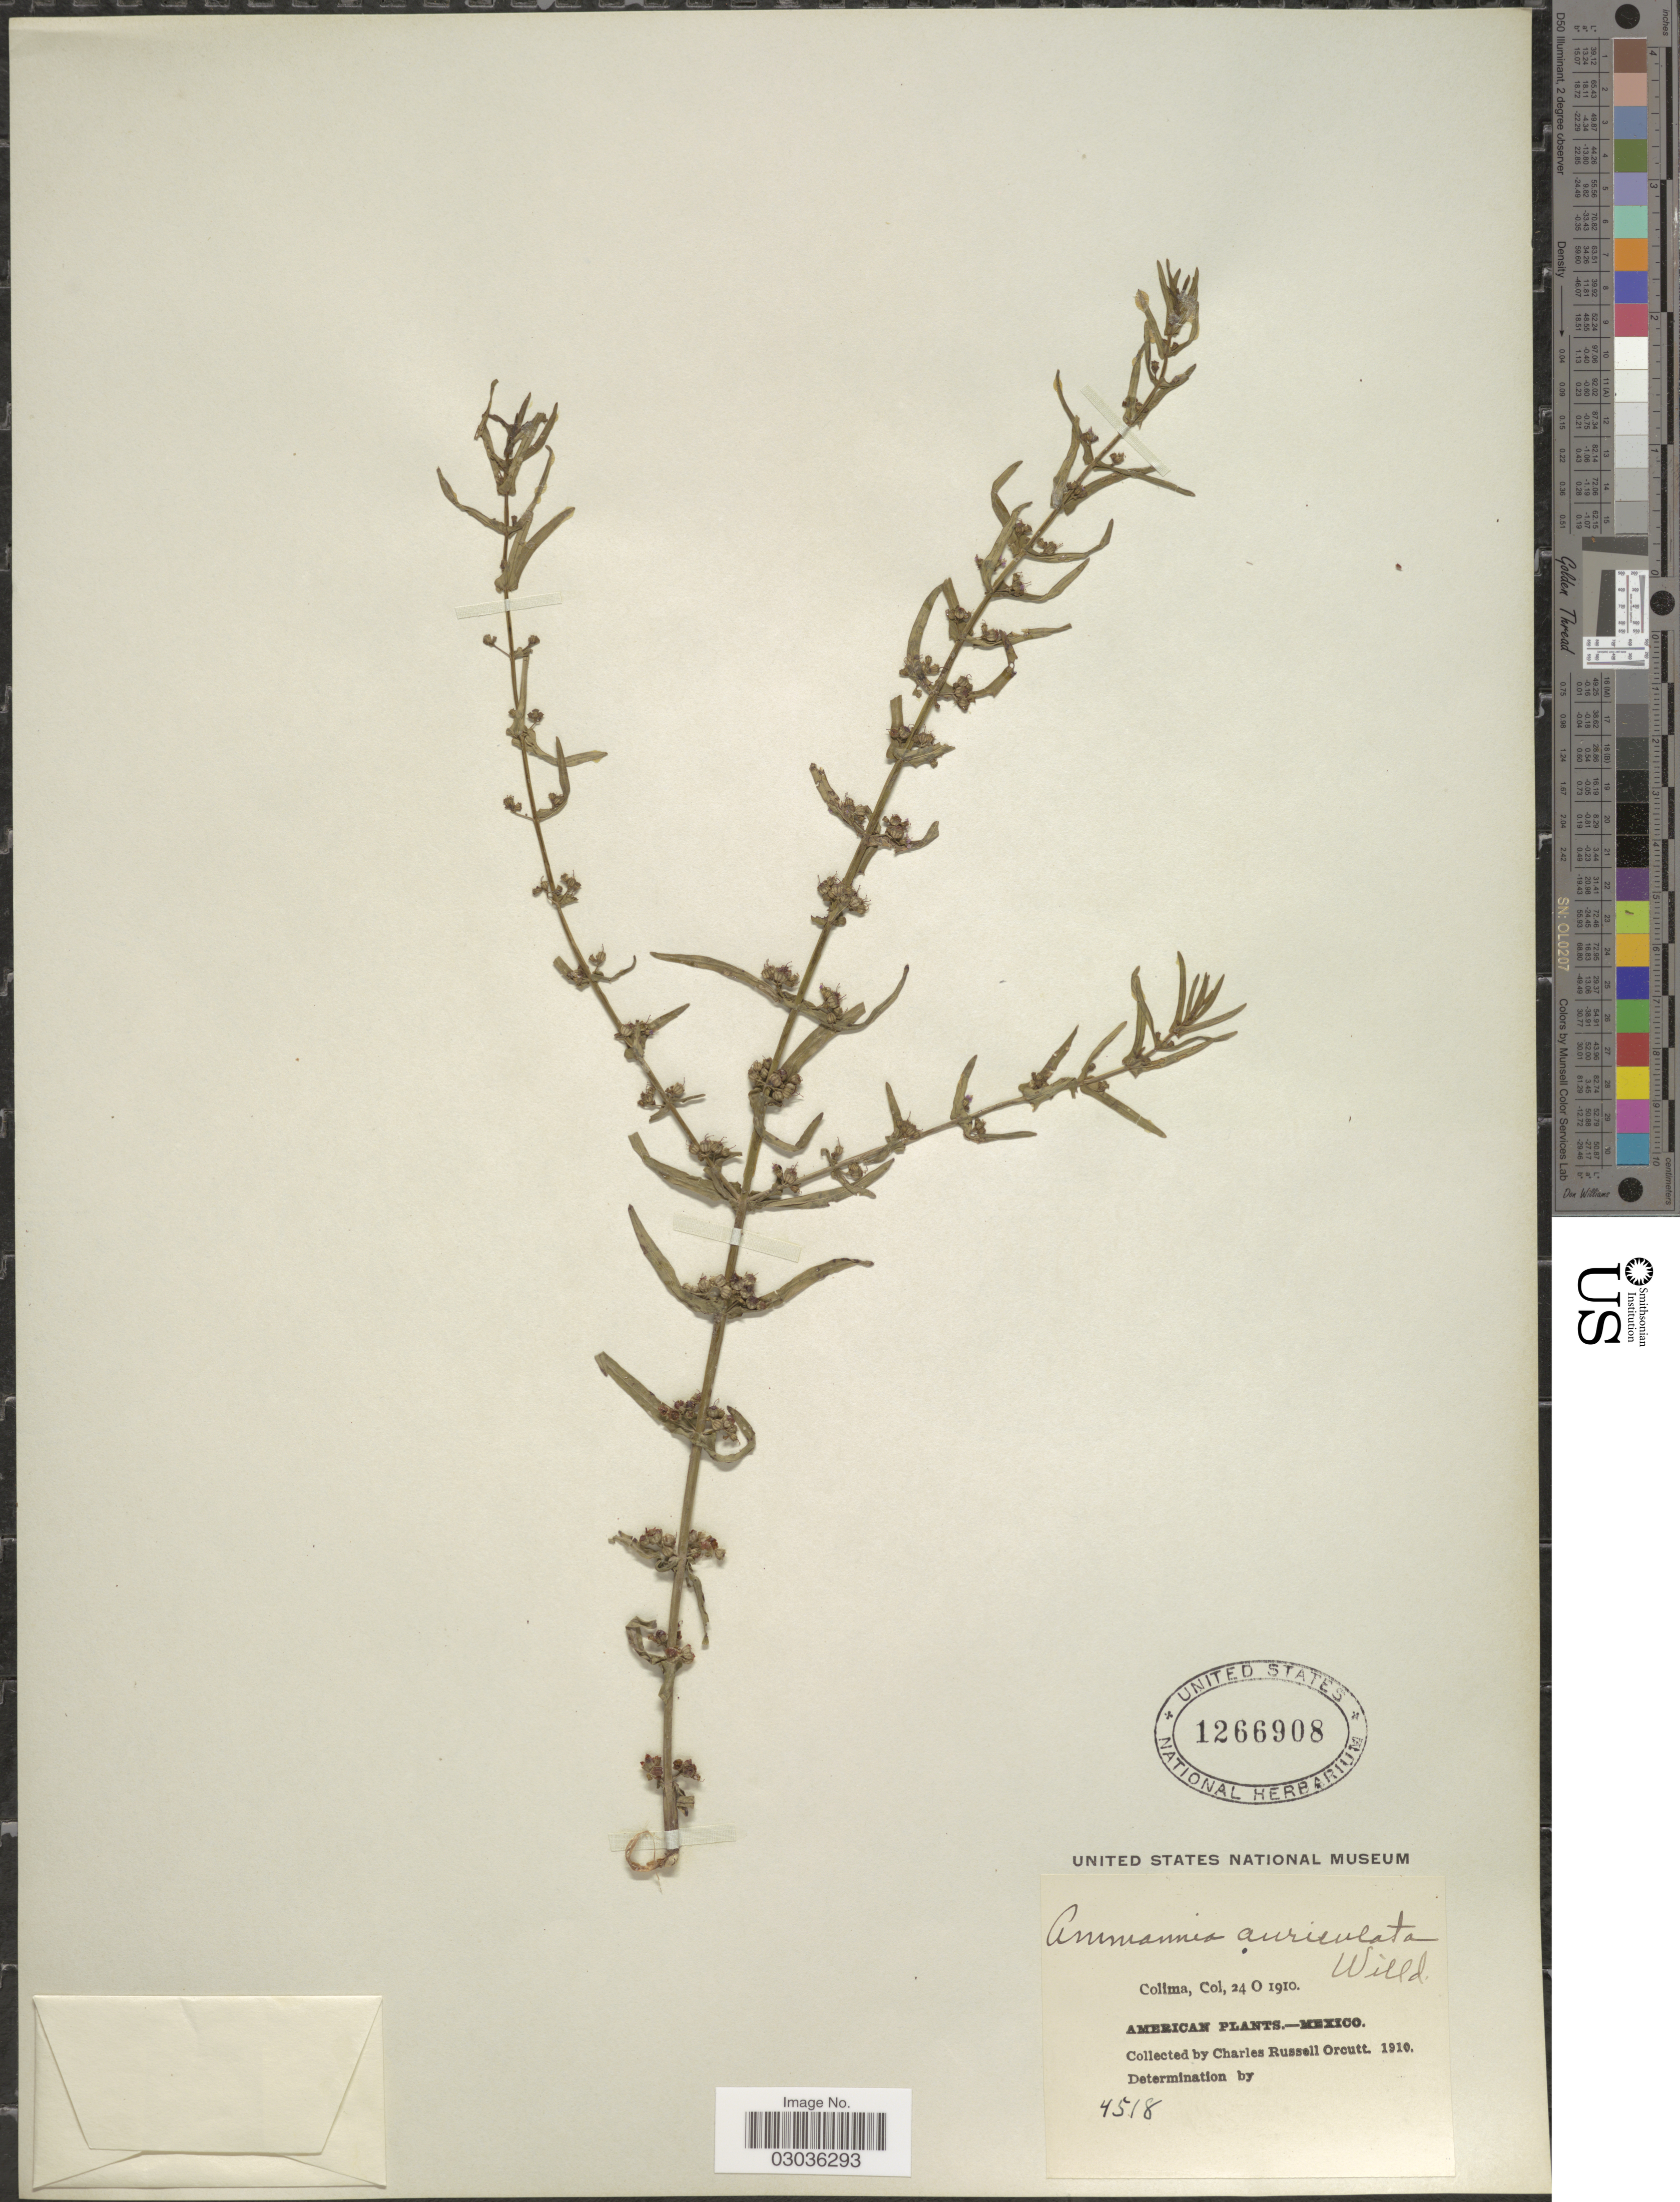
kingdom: Plantae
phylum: Tracheophyta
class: Magnoliopsida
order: Myrtales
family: Lythraceae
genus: Ammannia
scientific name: Ammannia auriculata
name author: Willd.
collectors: C. R. Orcutt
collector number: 4518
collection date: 1910-10-24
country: Mexico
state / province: Colima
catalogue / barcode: US 1266908